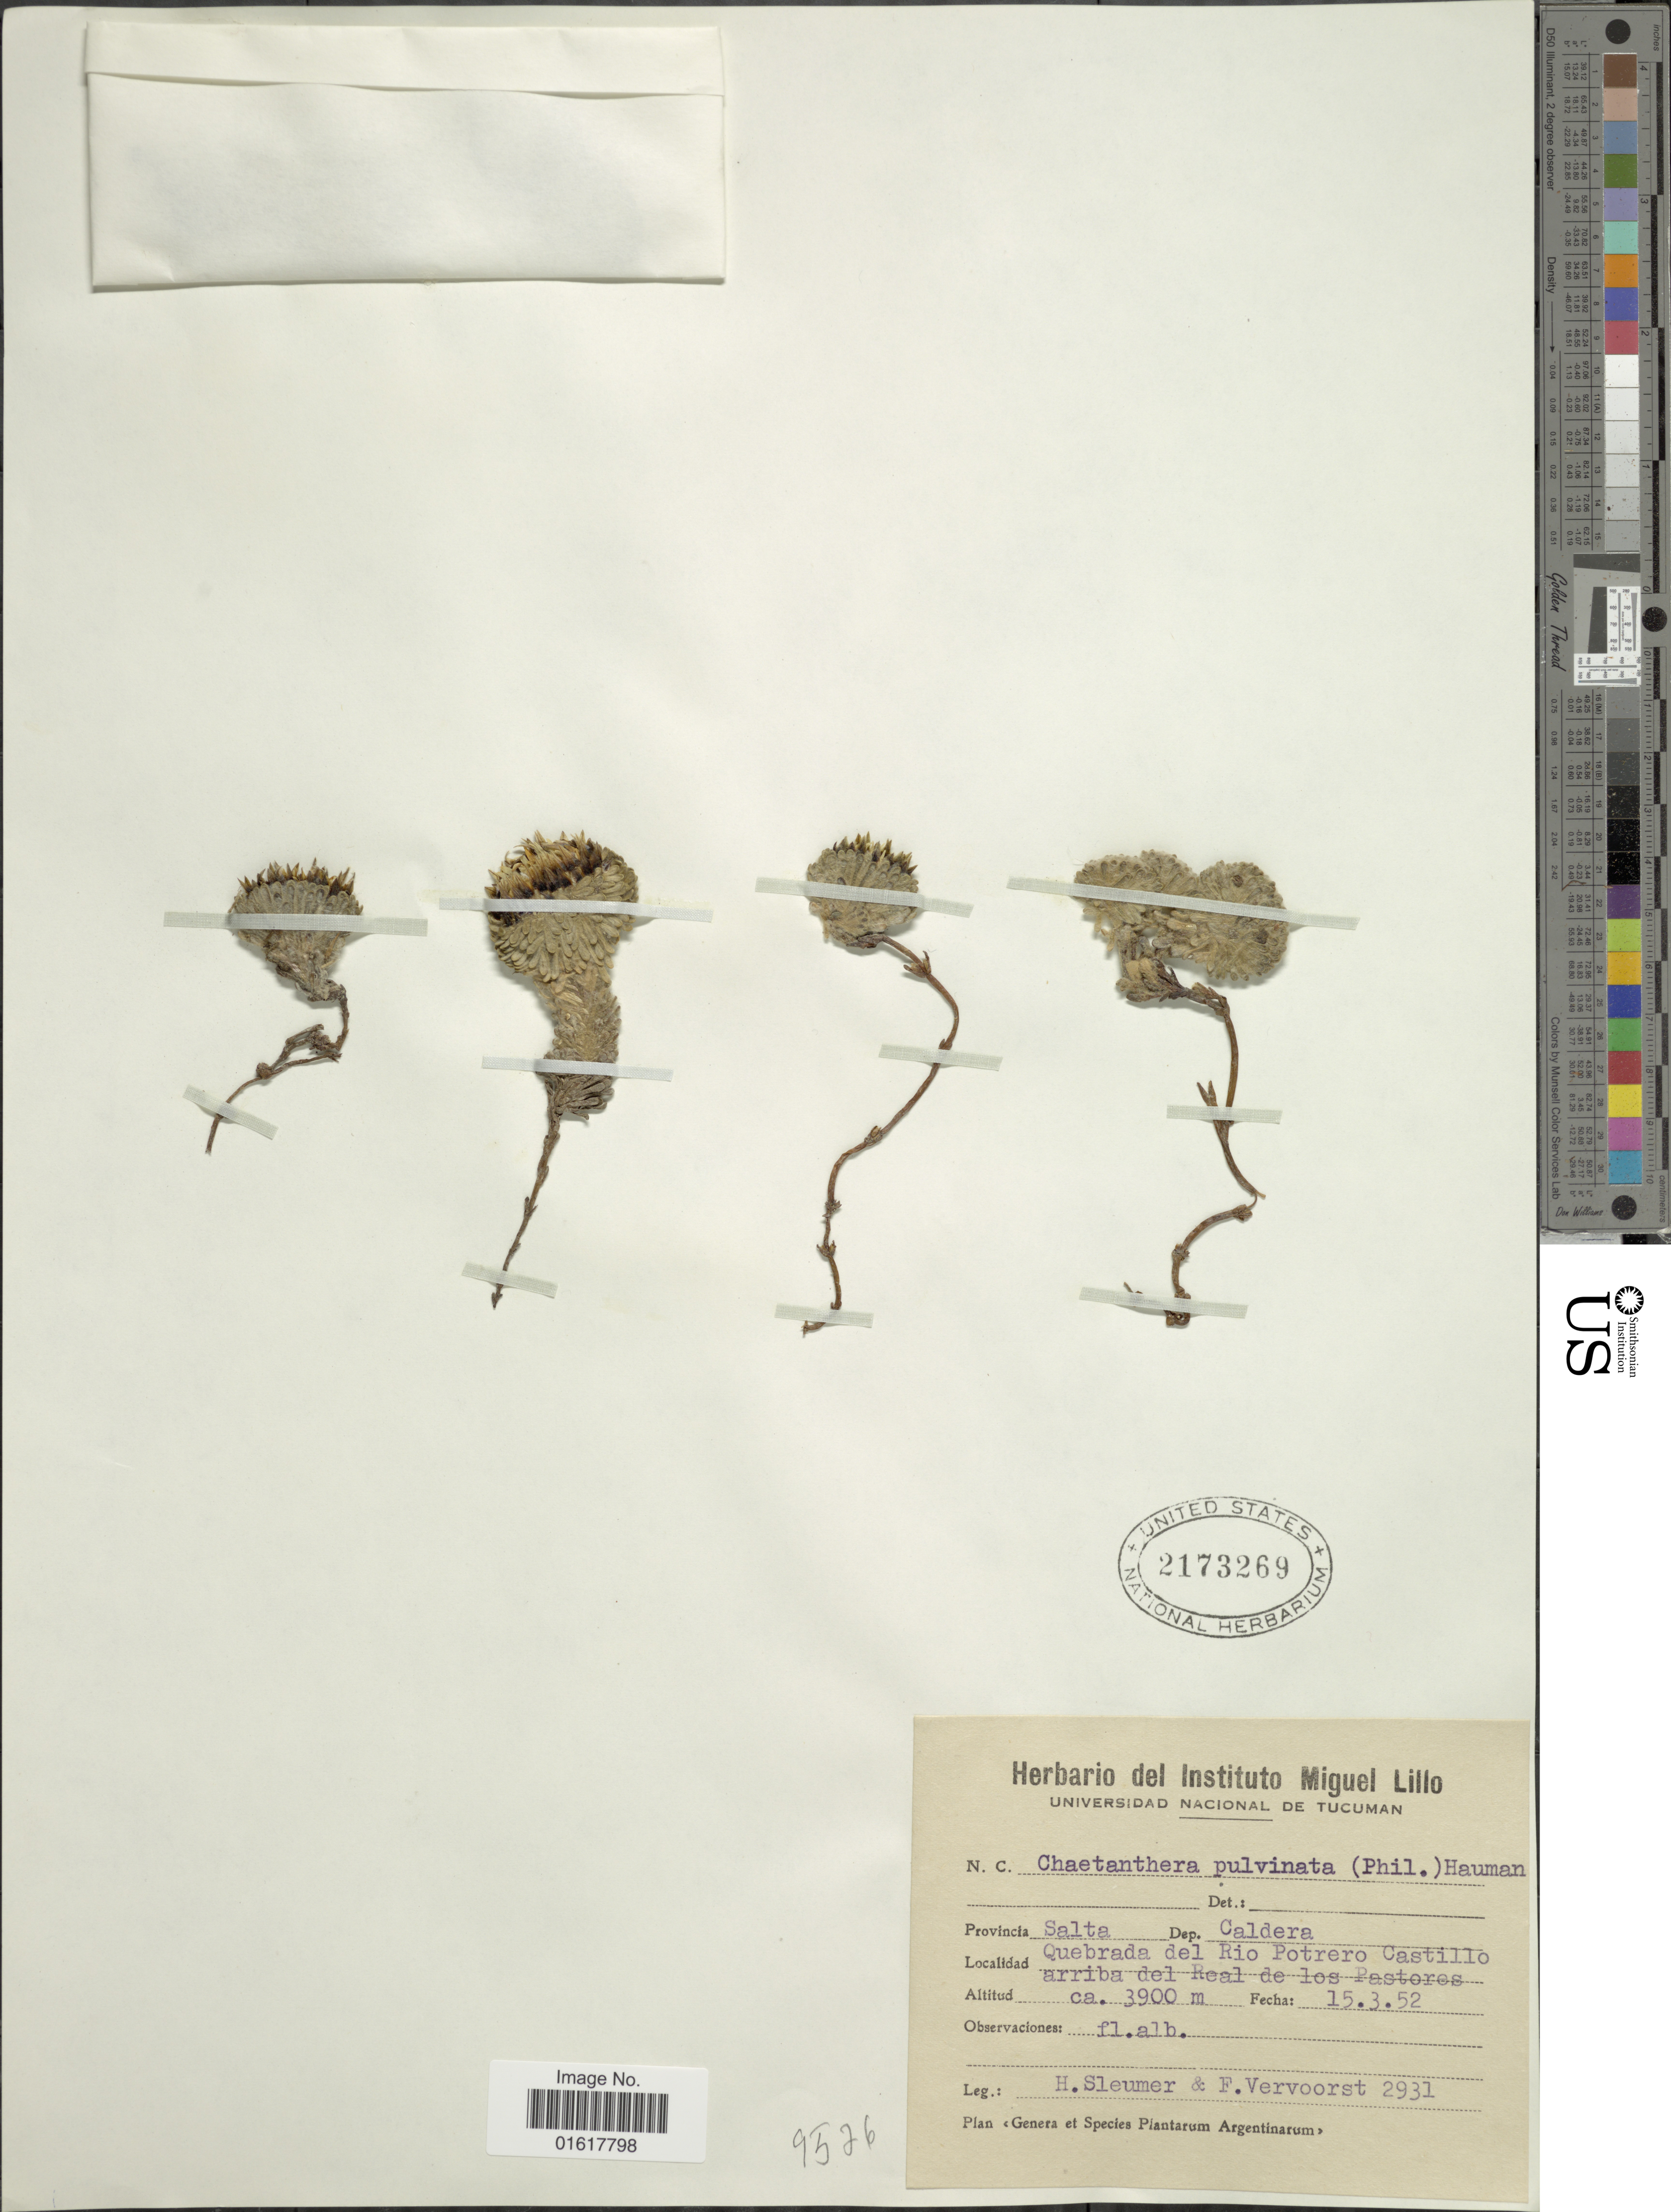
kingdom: Plantae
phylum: Tracheophyta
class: Magnoliopsida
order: Asterales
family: Asteraceae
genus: Chaetanthera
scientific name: Chaetanthera pulvinata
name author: (Phil.) Hauman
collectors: H. O. Sleumer & F. Vervoorst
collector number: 2931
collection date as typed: Transcribed d/m/y: 15/3/52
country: Argentina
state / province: Salta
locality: Dep. Caldera. Quebrada del Rio Potrero Castillo arriba del Real de los Pastores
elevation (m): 3900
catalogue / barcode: US 2173269